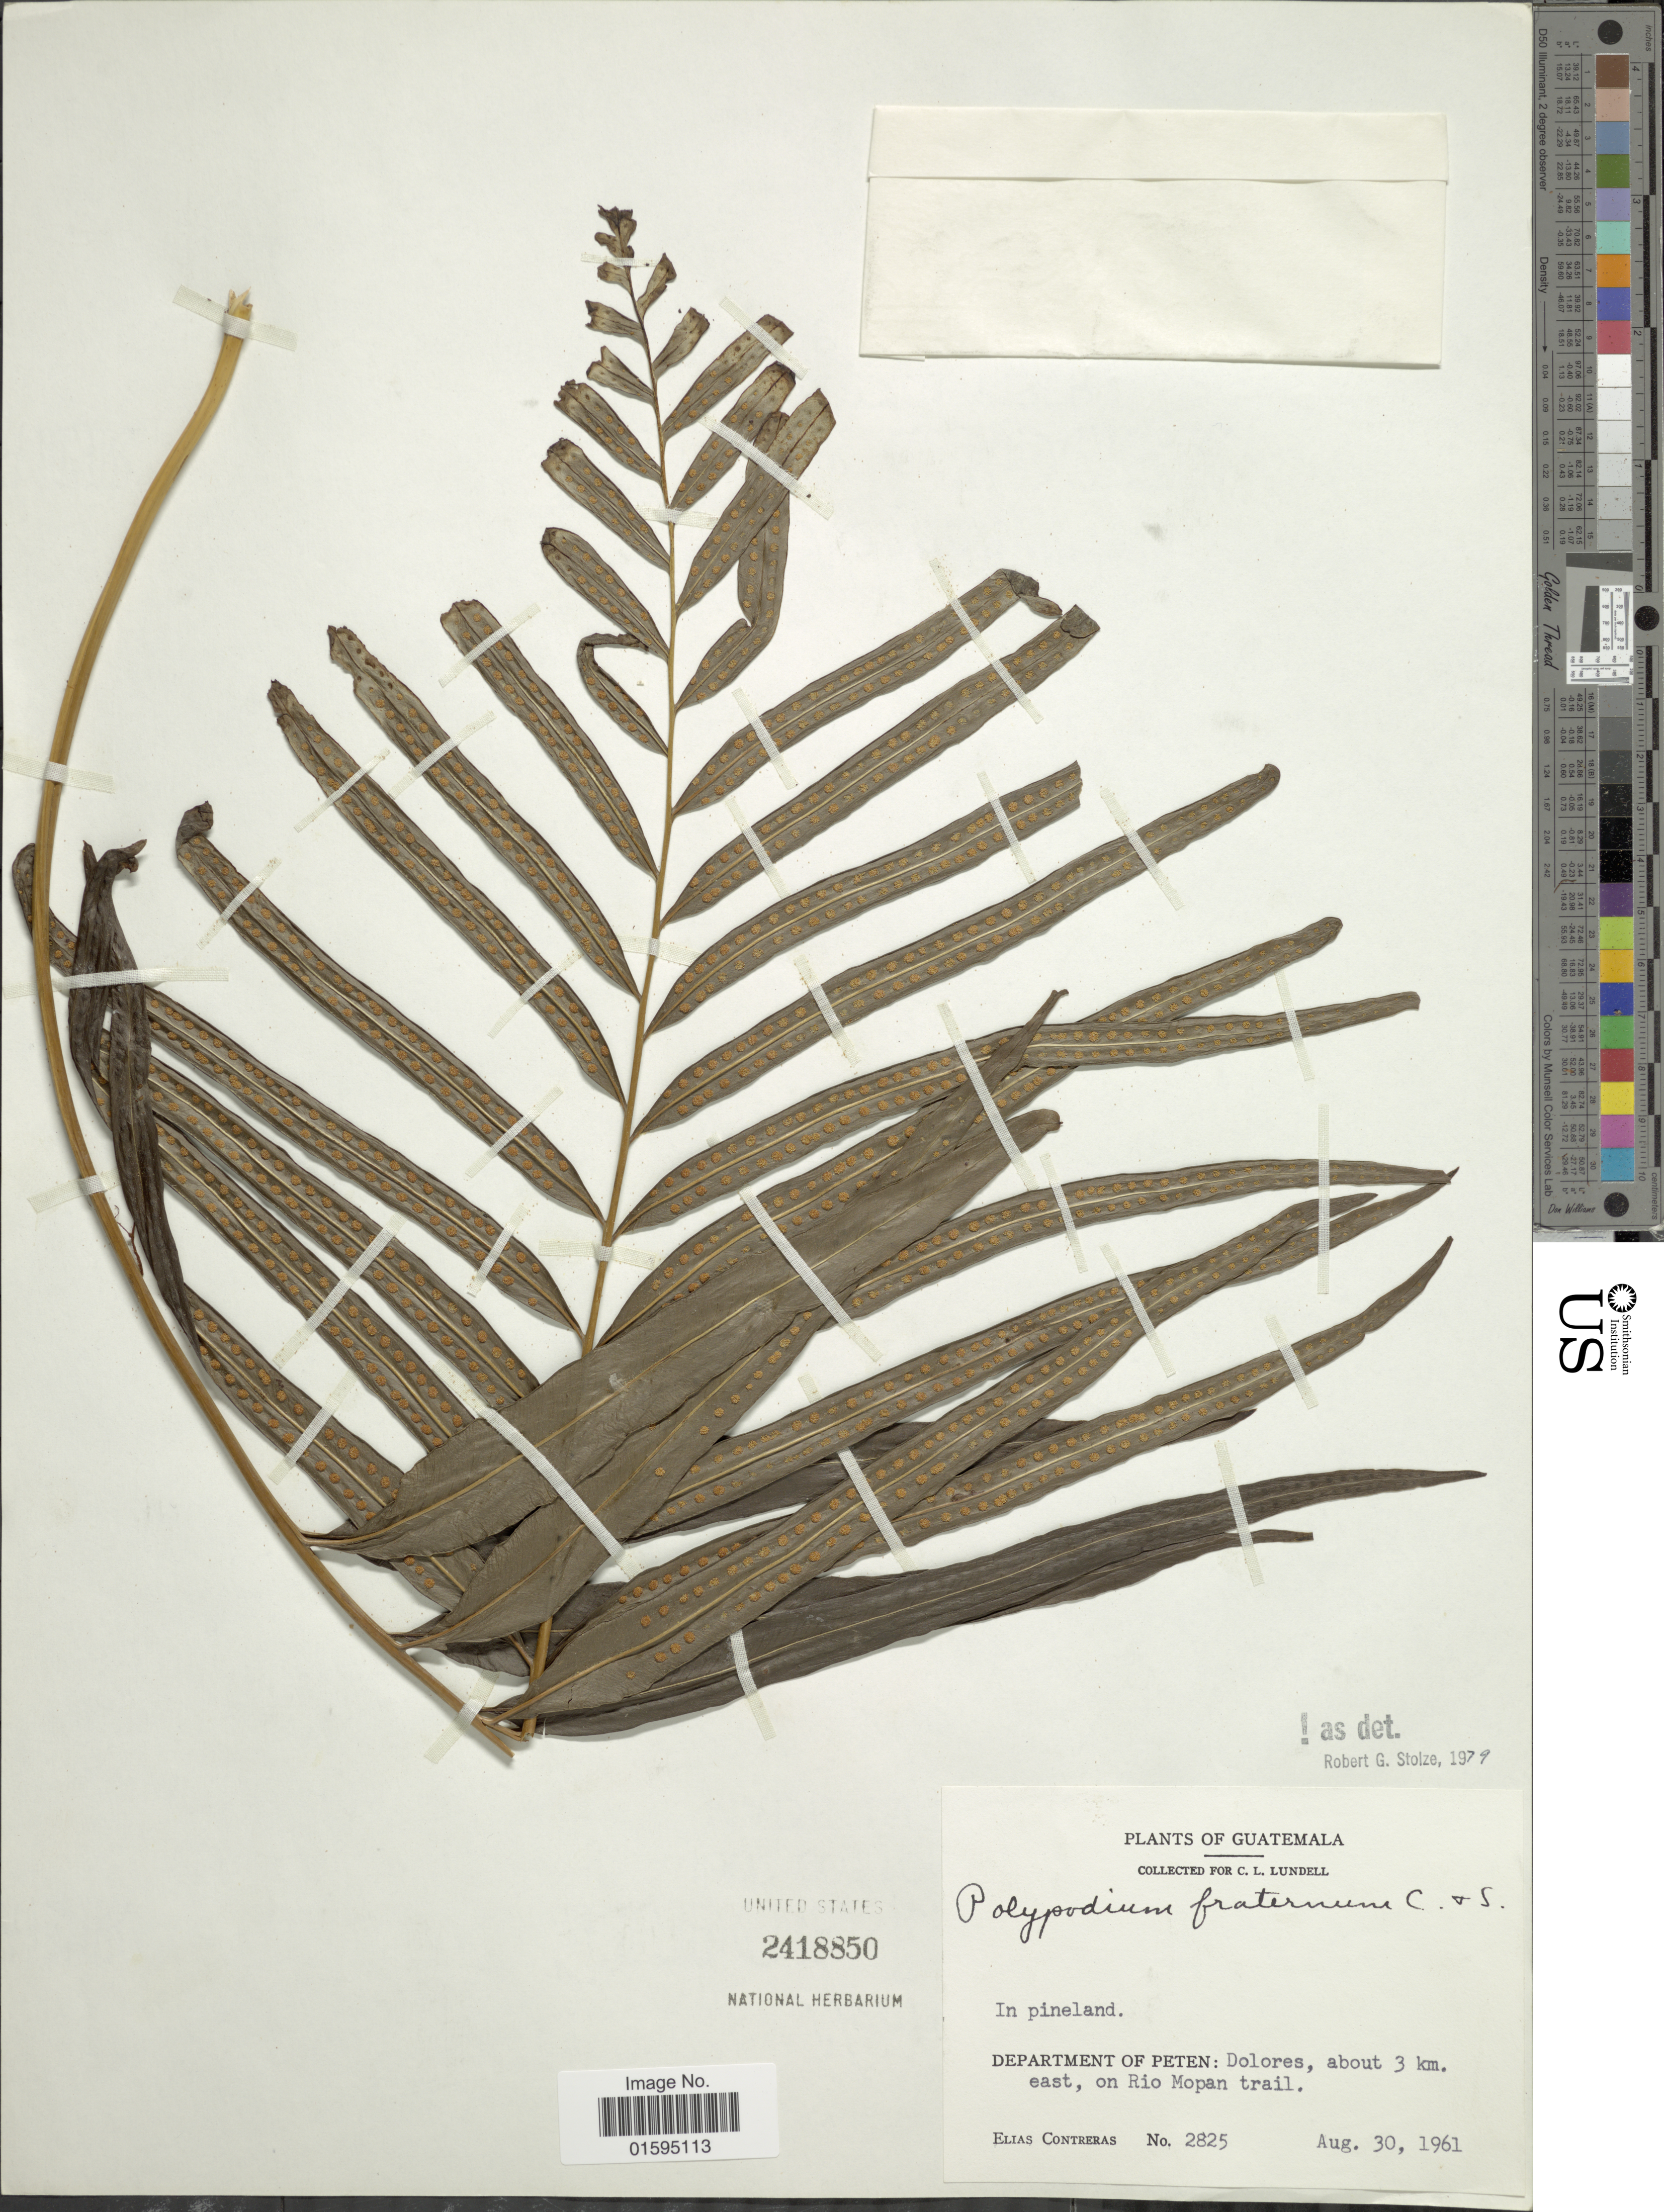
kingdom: Plantae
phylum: Tracheophyta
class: Polypodiopsida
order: Polypodiales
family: Polypodiaceae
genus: Polypodium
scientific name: Polypodium fraternum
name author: Schltdl. & Cham.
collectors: E. Conteras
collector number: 2825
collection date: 1961-08-30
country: Guatemala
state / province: El Petén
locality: Dolores, about 3 km. east, on Rio Mopan trail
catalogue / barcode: US 2418850